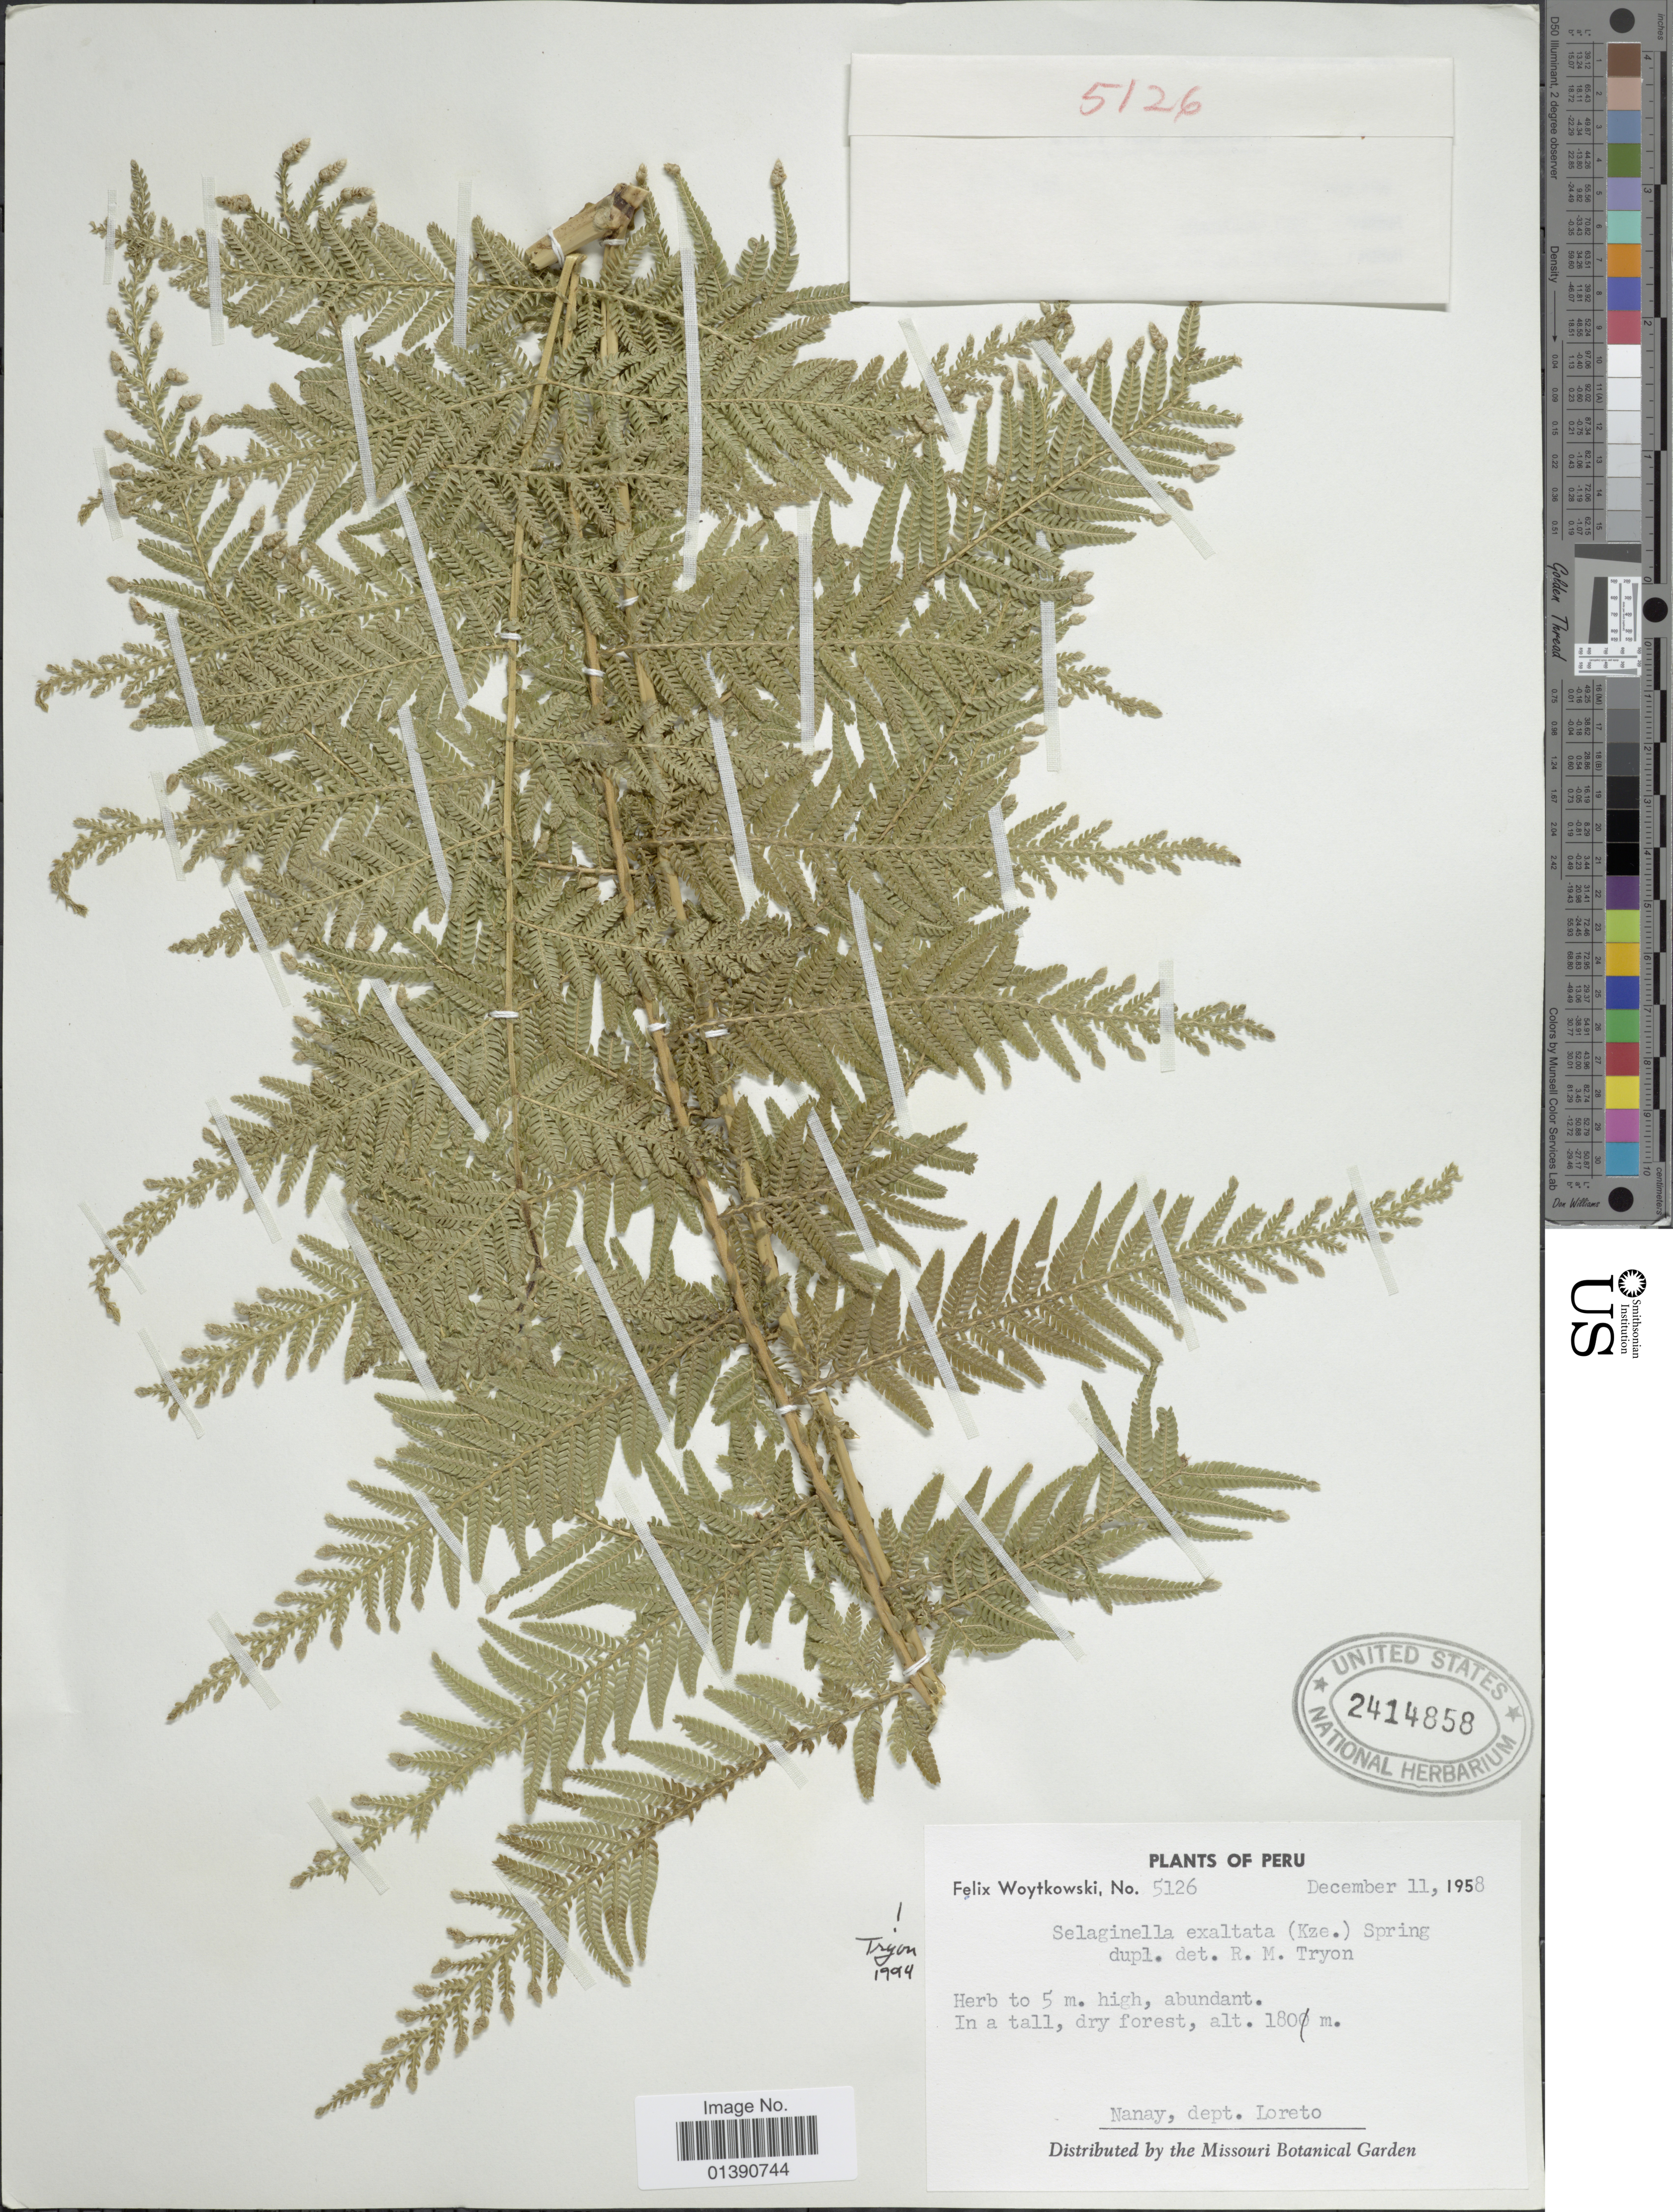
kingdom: Plantae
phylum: Tracheophyta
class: Lycopodiopsida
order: Selaginellales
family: Selaginellaceae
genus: Selaginella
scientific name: Selaginella exaltata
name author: (Kunze) Spring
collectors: F. Woytkowski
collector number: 5126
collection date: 1958-12-11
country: Peru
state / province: Loreto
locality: Nanay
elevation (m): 180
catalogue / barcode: US 2414858